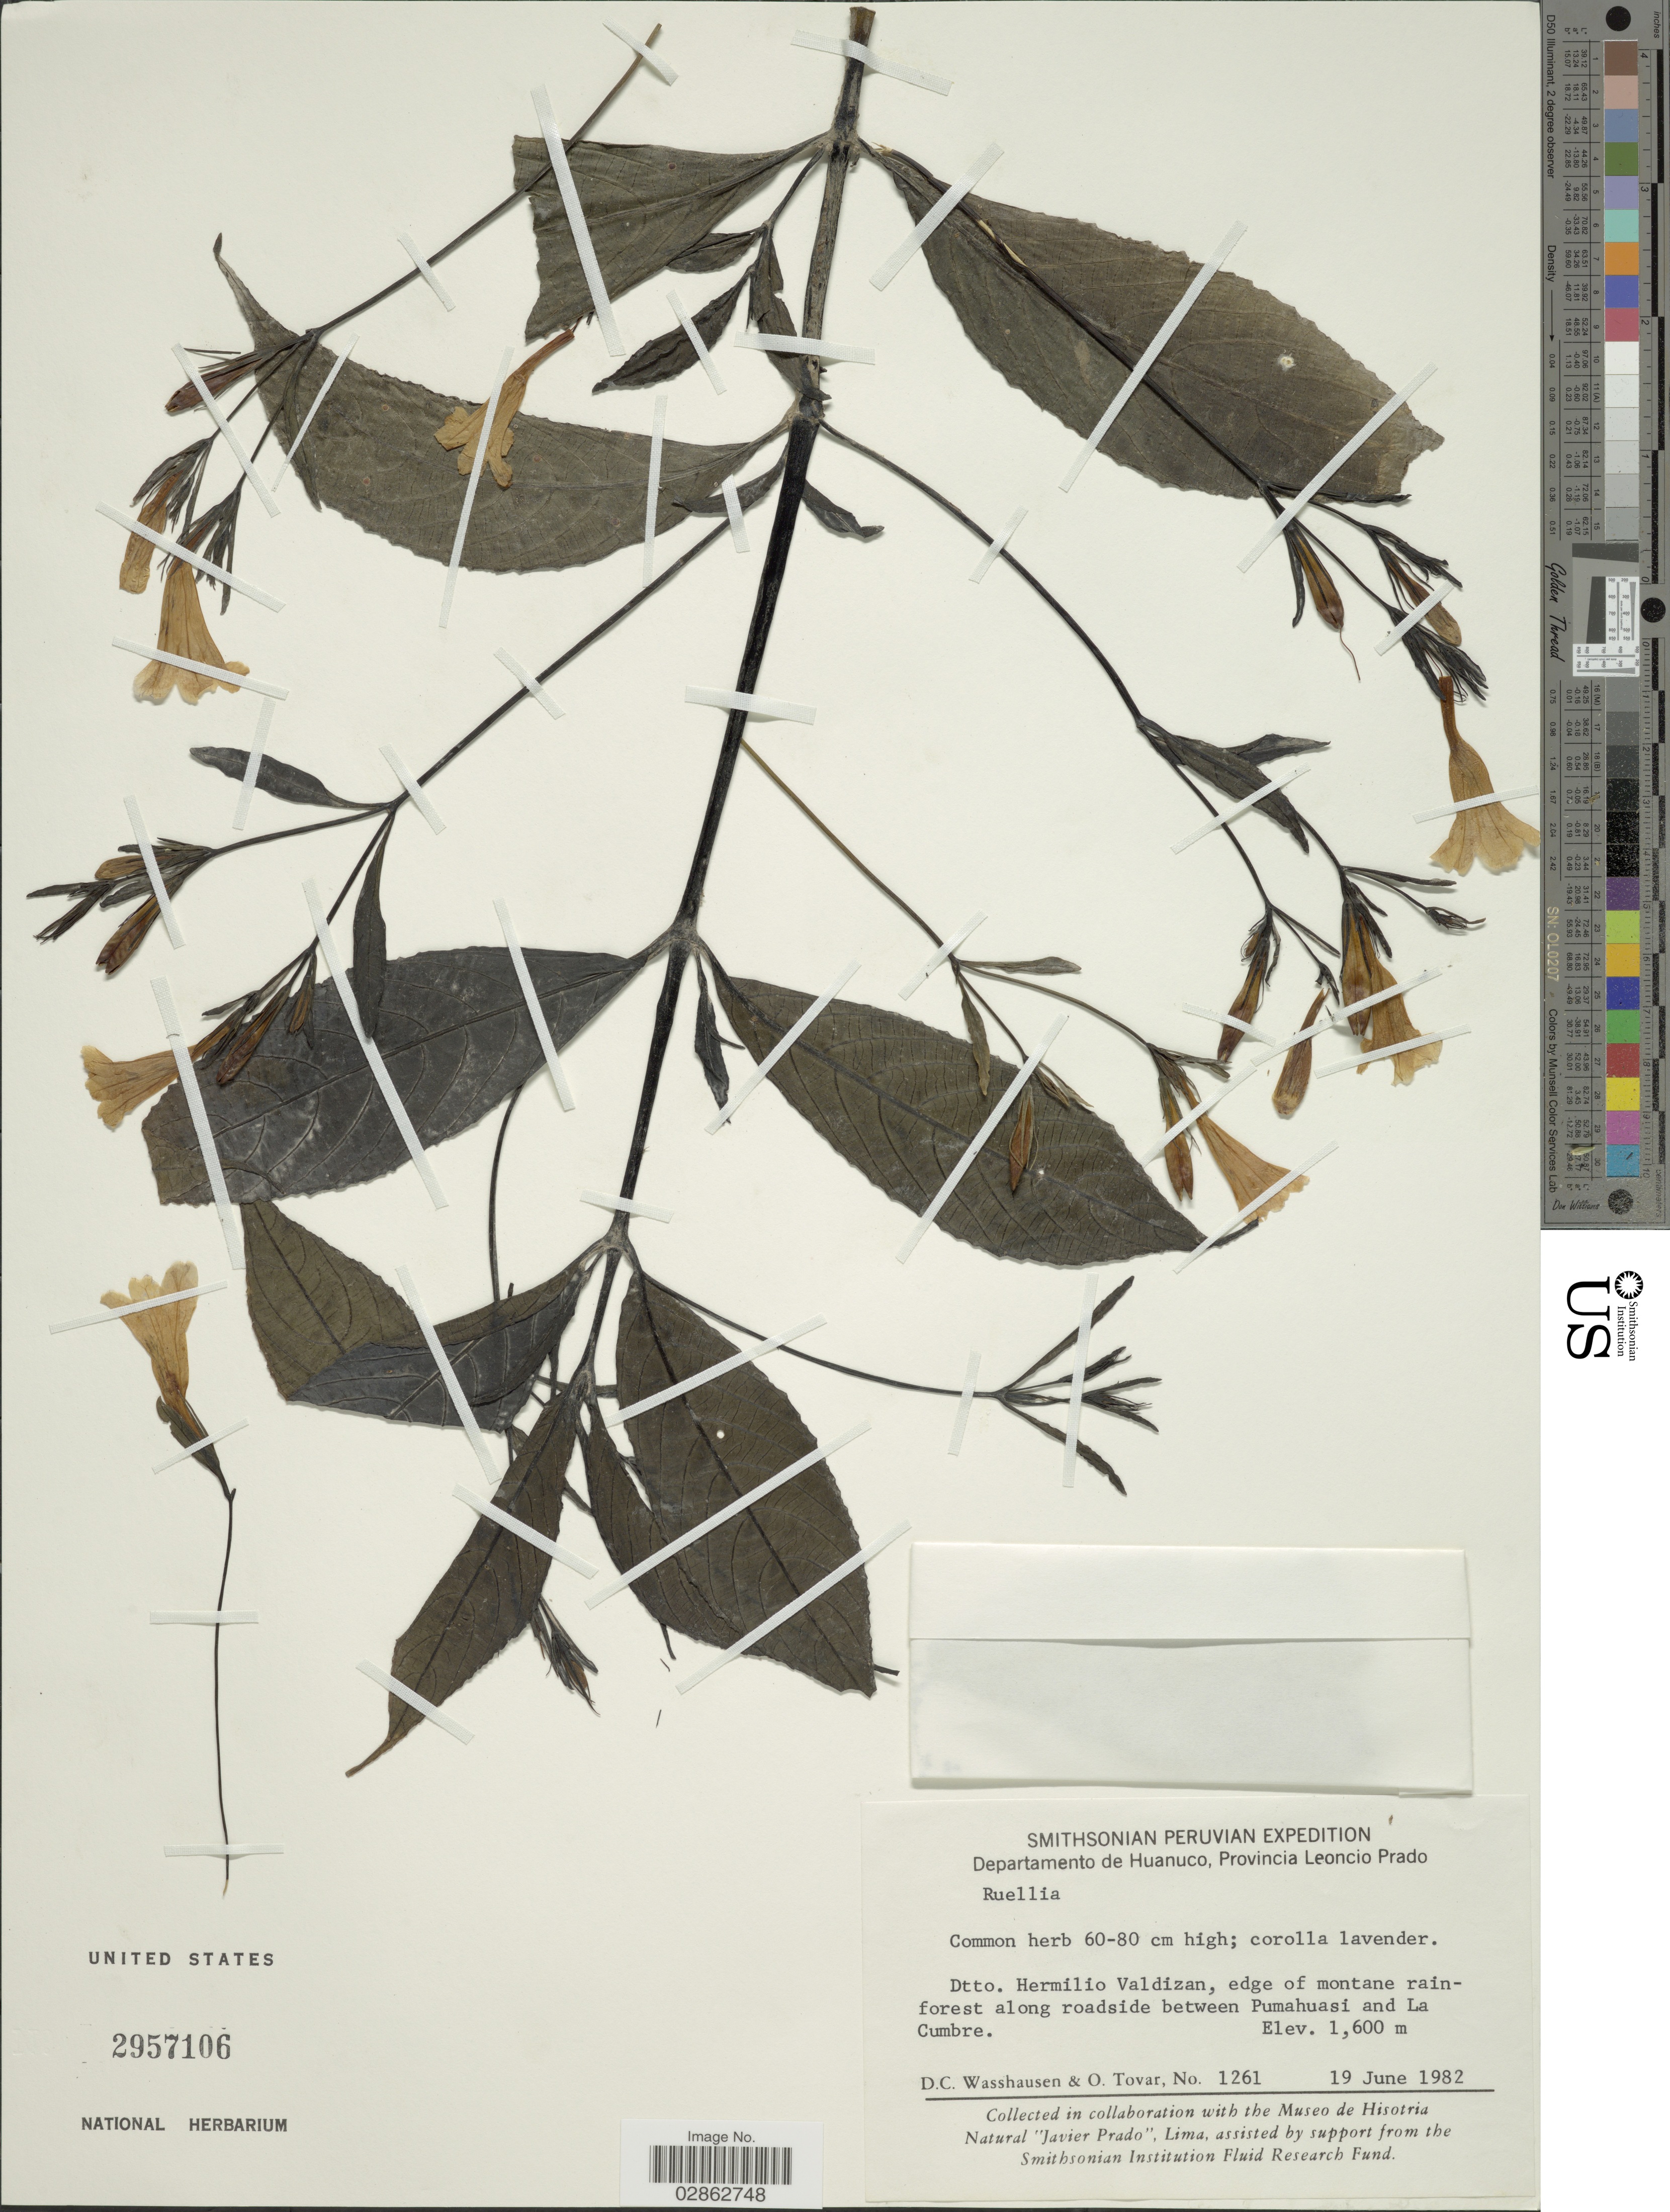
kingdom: Plantae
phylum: Tracheophyta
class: Magnoliopsida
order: Lamiales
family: Acanthaceae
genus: Ruellia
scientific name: Ruellia sp.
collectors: D. C. Wasshausen & Ó. Tovar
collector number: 1261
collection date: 1982-06-19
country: Peru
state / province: Huánuco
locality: Departamento de Huanuco, Provincia Leoncio Prado. Dtto. Hermilio Valdizan, edge of montane rainforest along roadside between Pumahuasi and La Cumbre.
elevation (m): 1600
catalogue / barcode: US 2957106